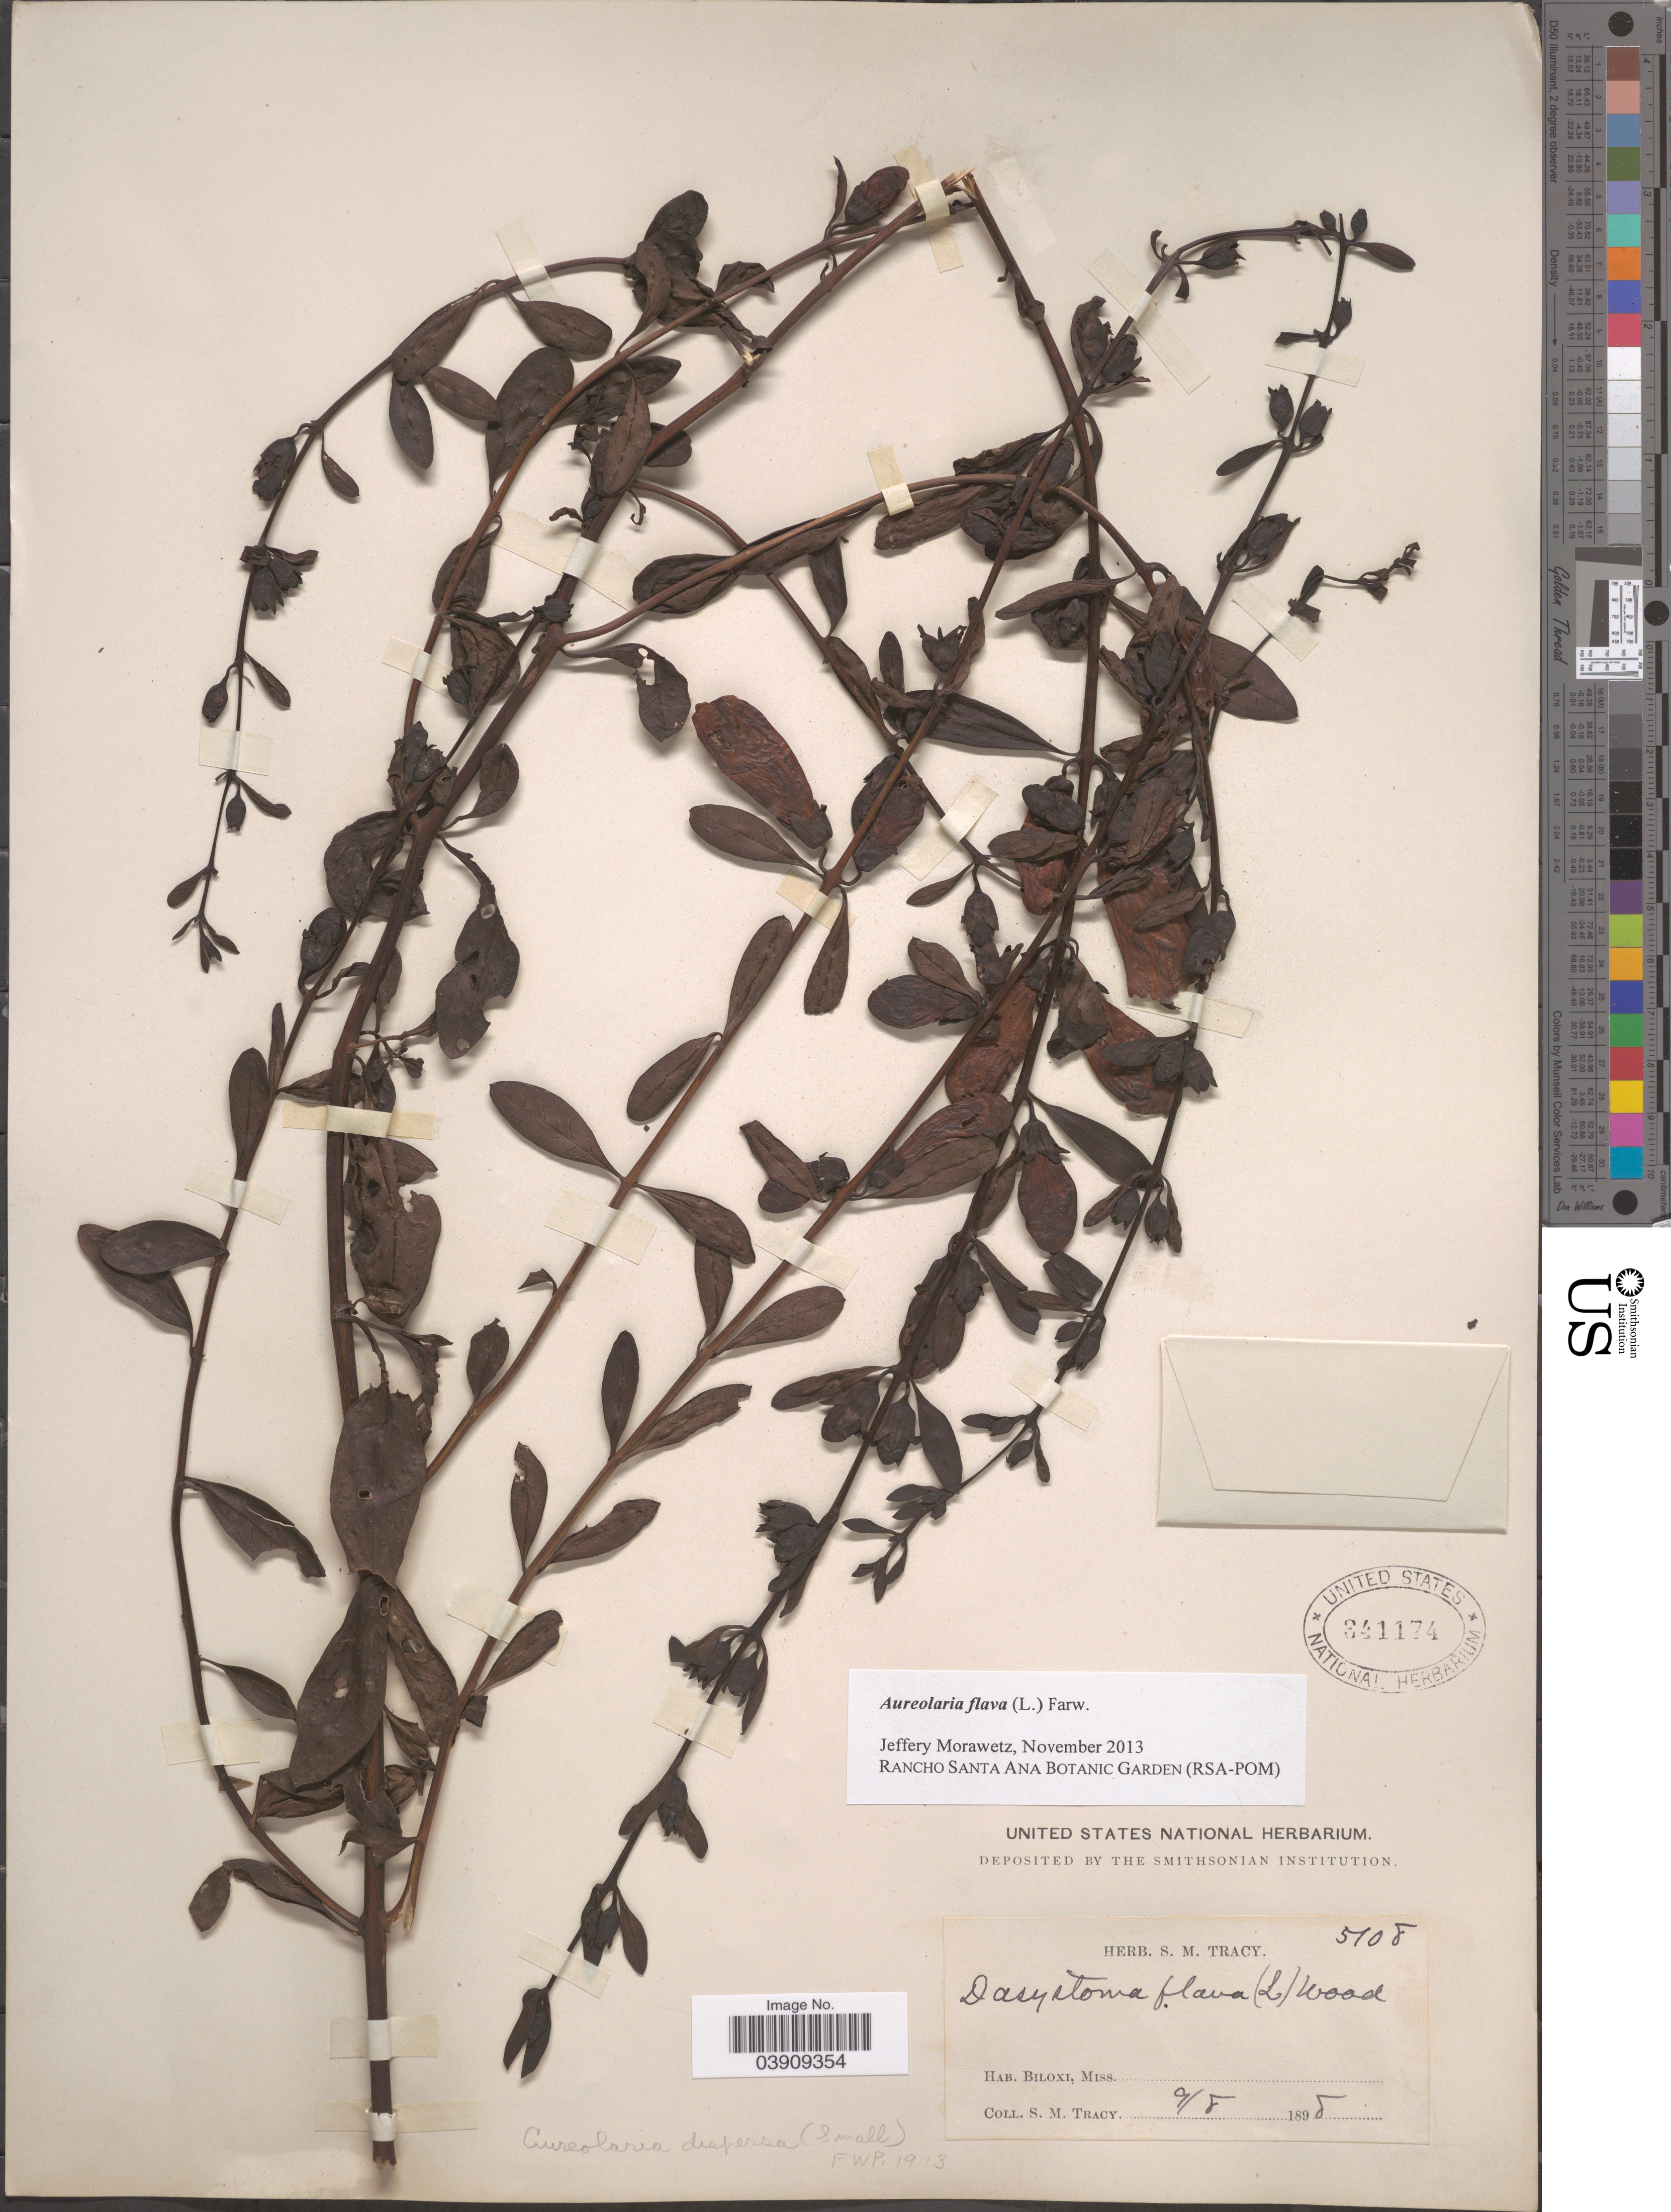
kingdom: Plantae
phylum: Tracheophyta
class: Magnoliopsida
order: Lamiales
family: Orobanchaceae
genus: Aureolaria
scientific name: Aureolaria flava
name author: (L.) Farw.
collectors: S. M. Tracy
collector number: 5108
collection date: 1898-09-08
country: United States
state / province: Mississippi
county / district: Harrison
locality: Biloxi.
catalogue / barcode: US 341174